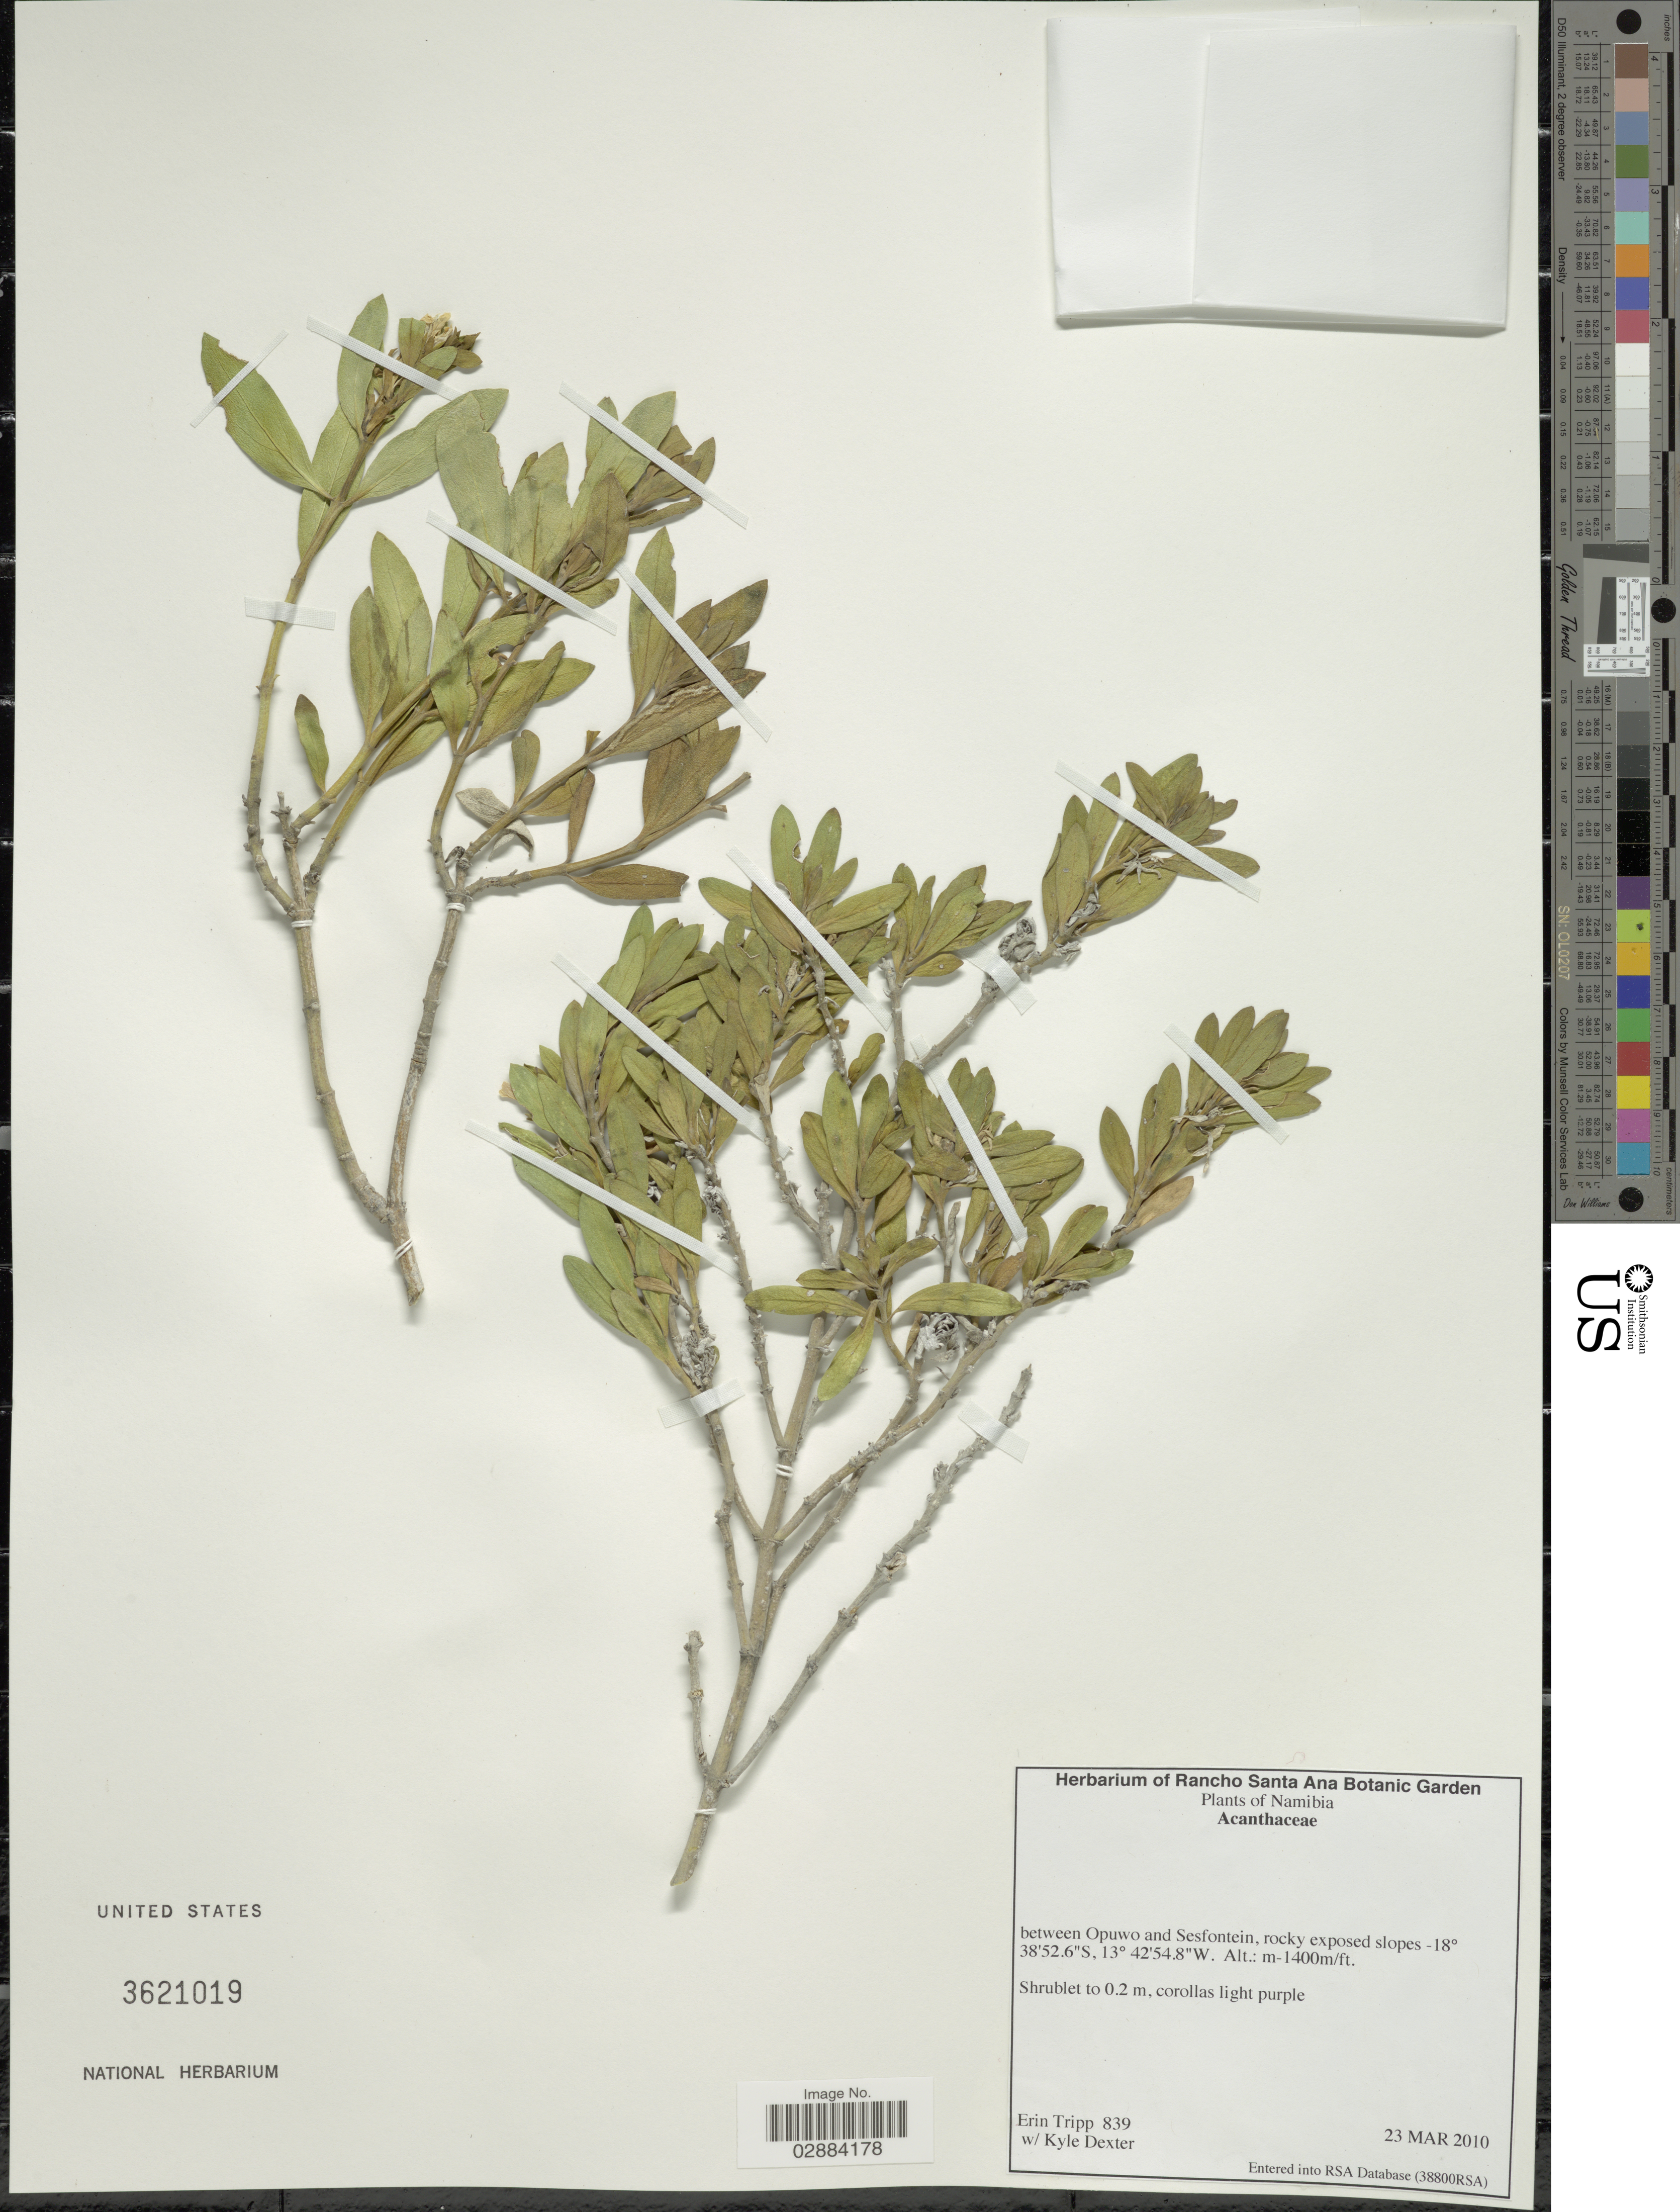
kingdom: Plantae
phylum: Tracheophyta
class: Magnoliopsida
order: Lamiales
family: Acanthaceae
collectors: E. Tripp & K. Dexter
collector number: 839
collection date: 2010-03-23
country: Namibia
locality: Between Opuwo and Sesfontein.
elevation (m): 1400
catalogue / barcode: US 3621019